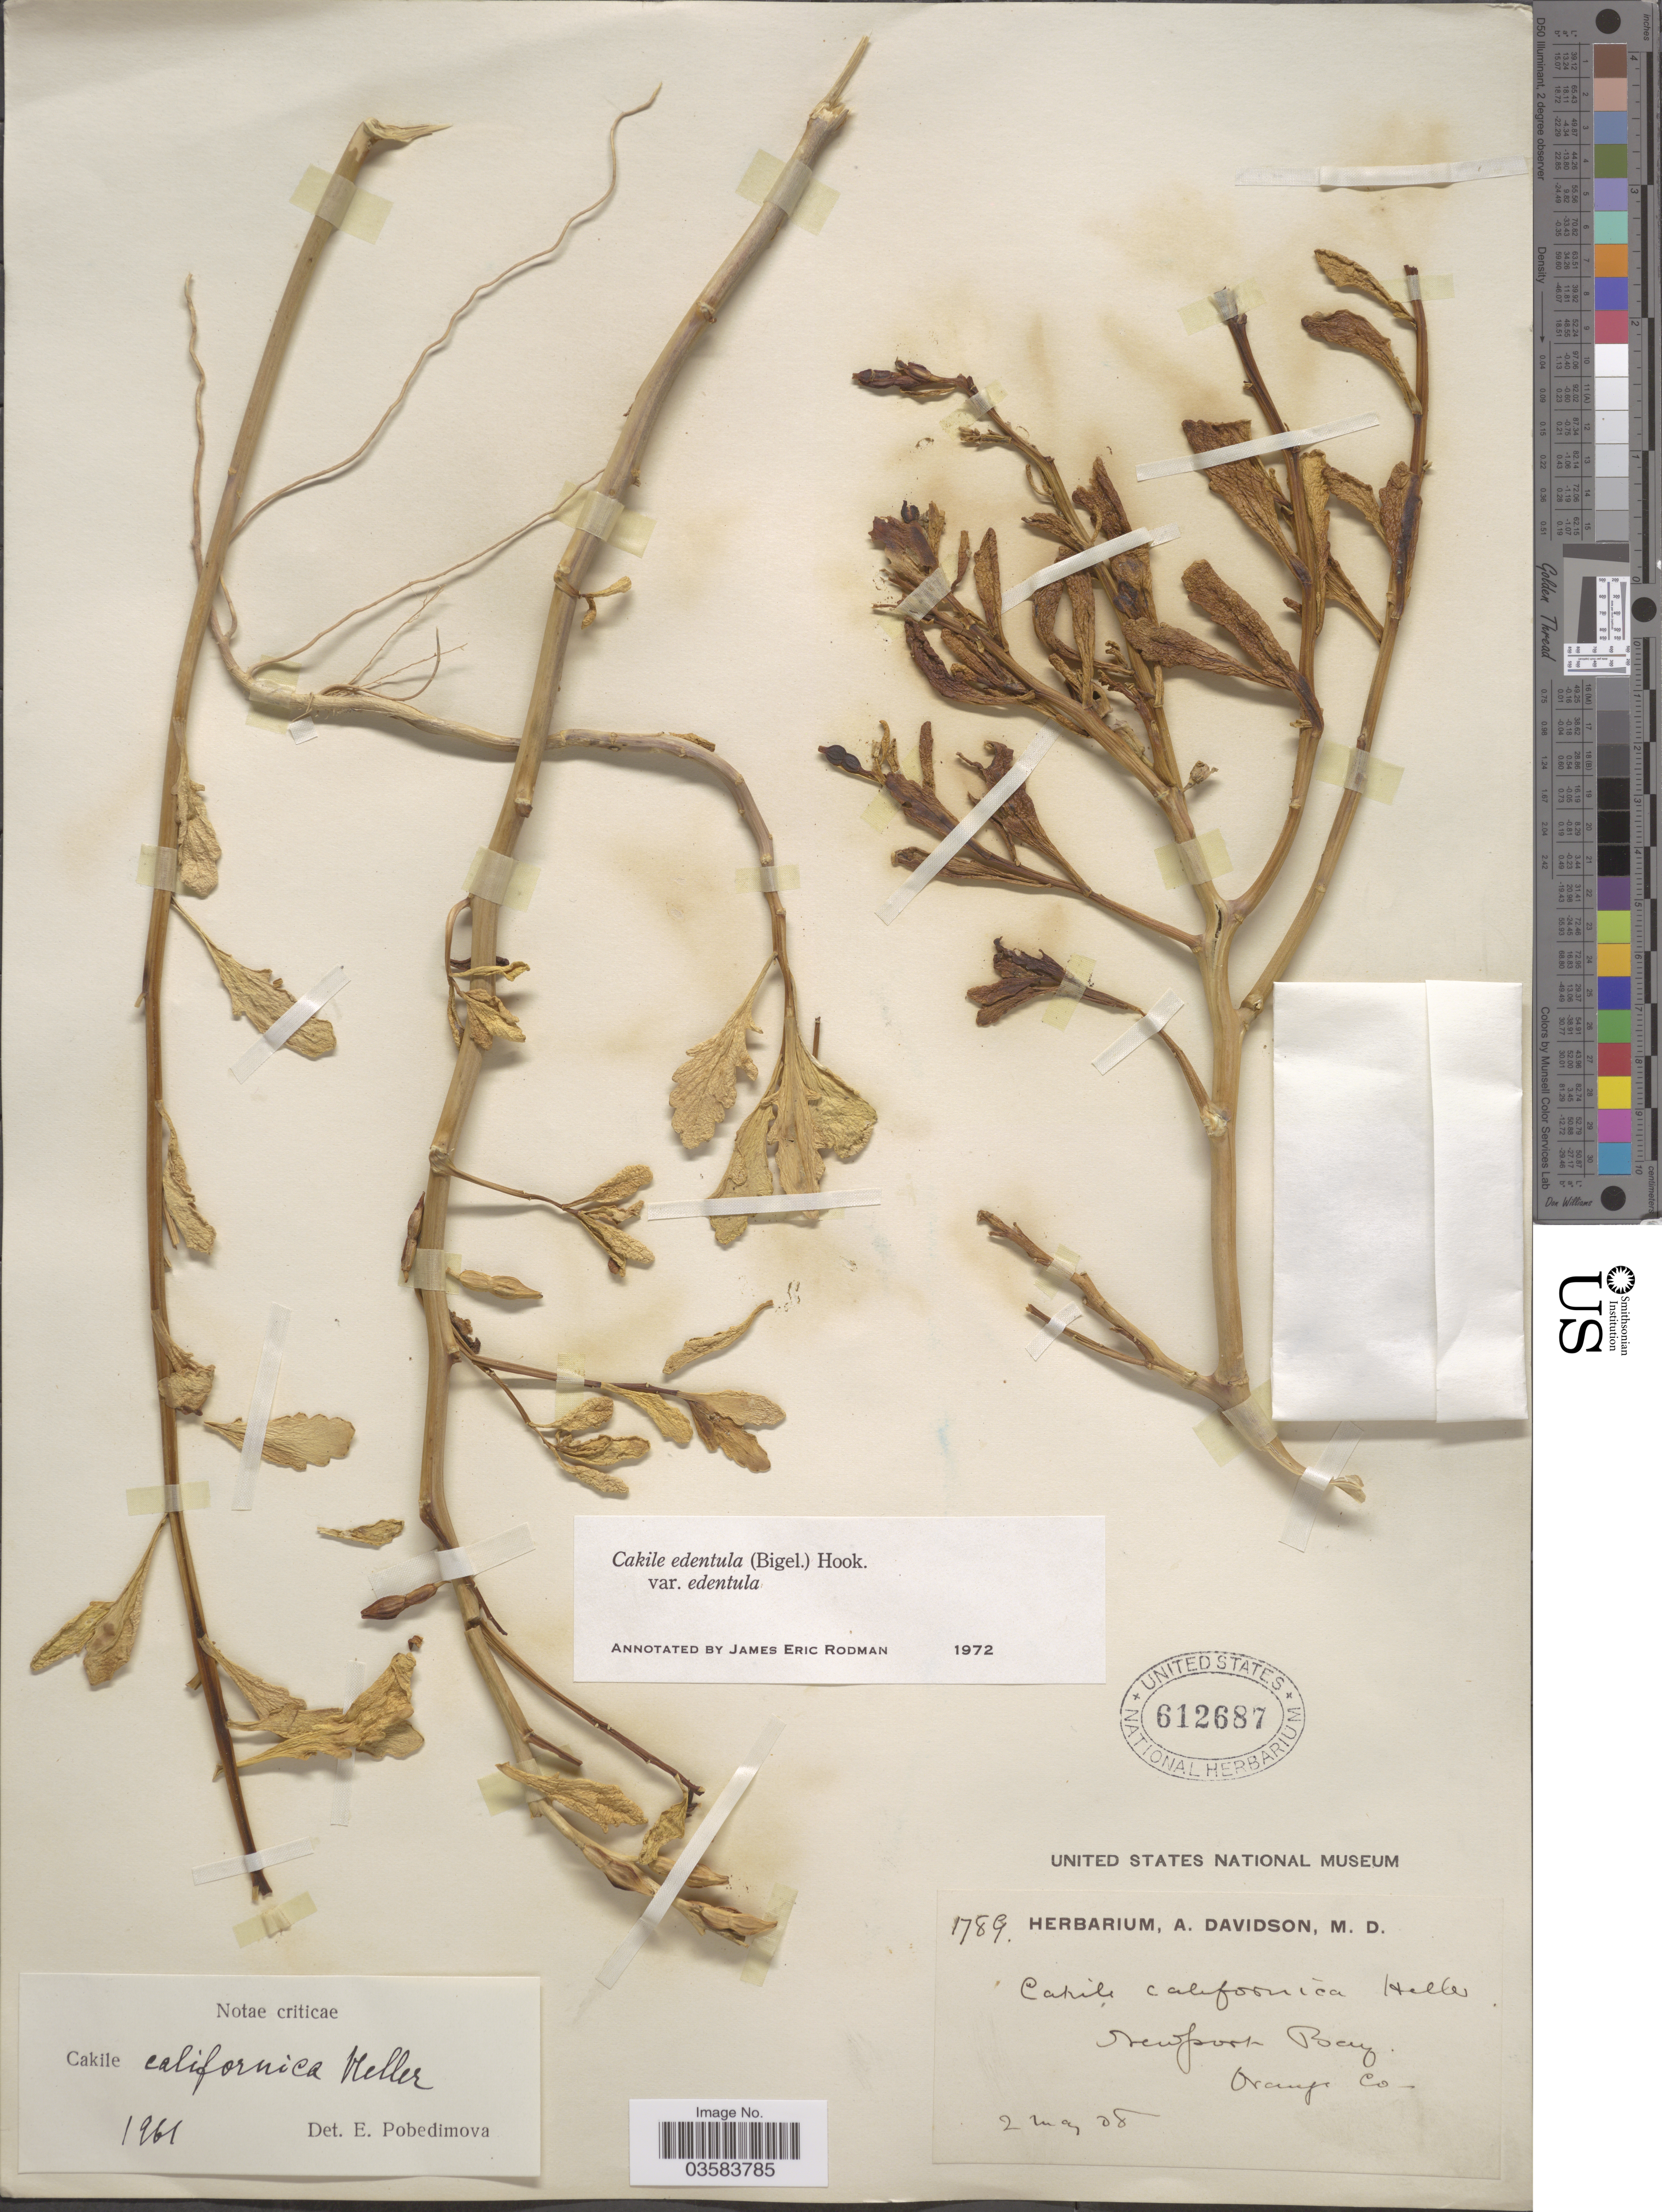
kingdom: Plantae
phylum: Tracheophyta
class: Magnoliopsida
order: Brassicales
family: Brassicaceae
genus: Cakile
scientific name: Cakile edentula var. edentula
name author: (Bigelow) Hook.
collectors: ex herb. A. Davidson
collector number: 1789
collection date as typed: Transcribed d/m/y: 2/5/8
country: United States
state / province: California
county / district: Orange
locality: Newport Bay. Orange Co.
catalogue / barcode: US 612687